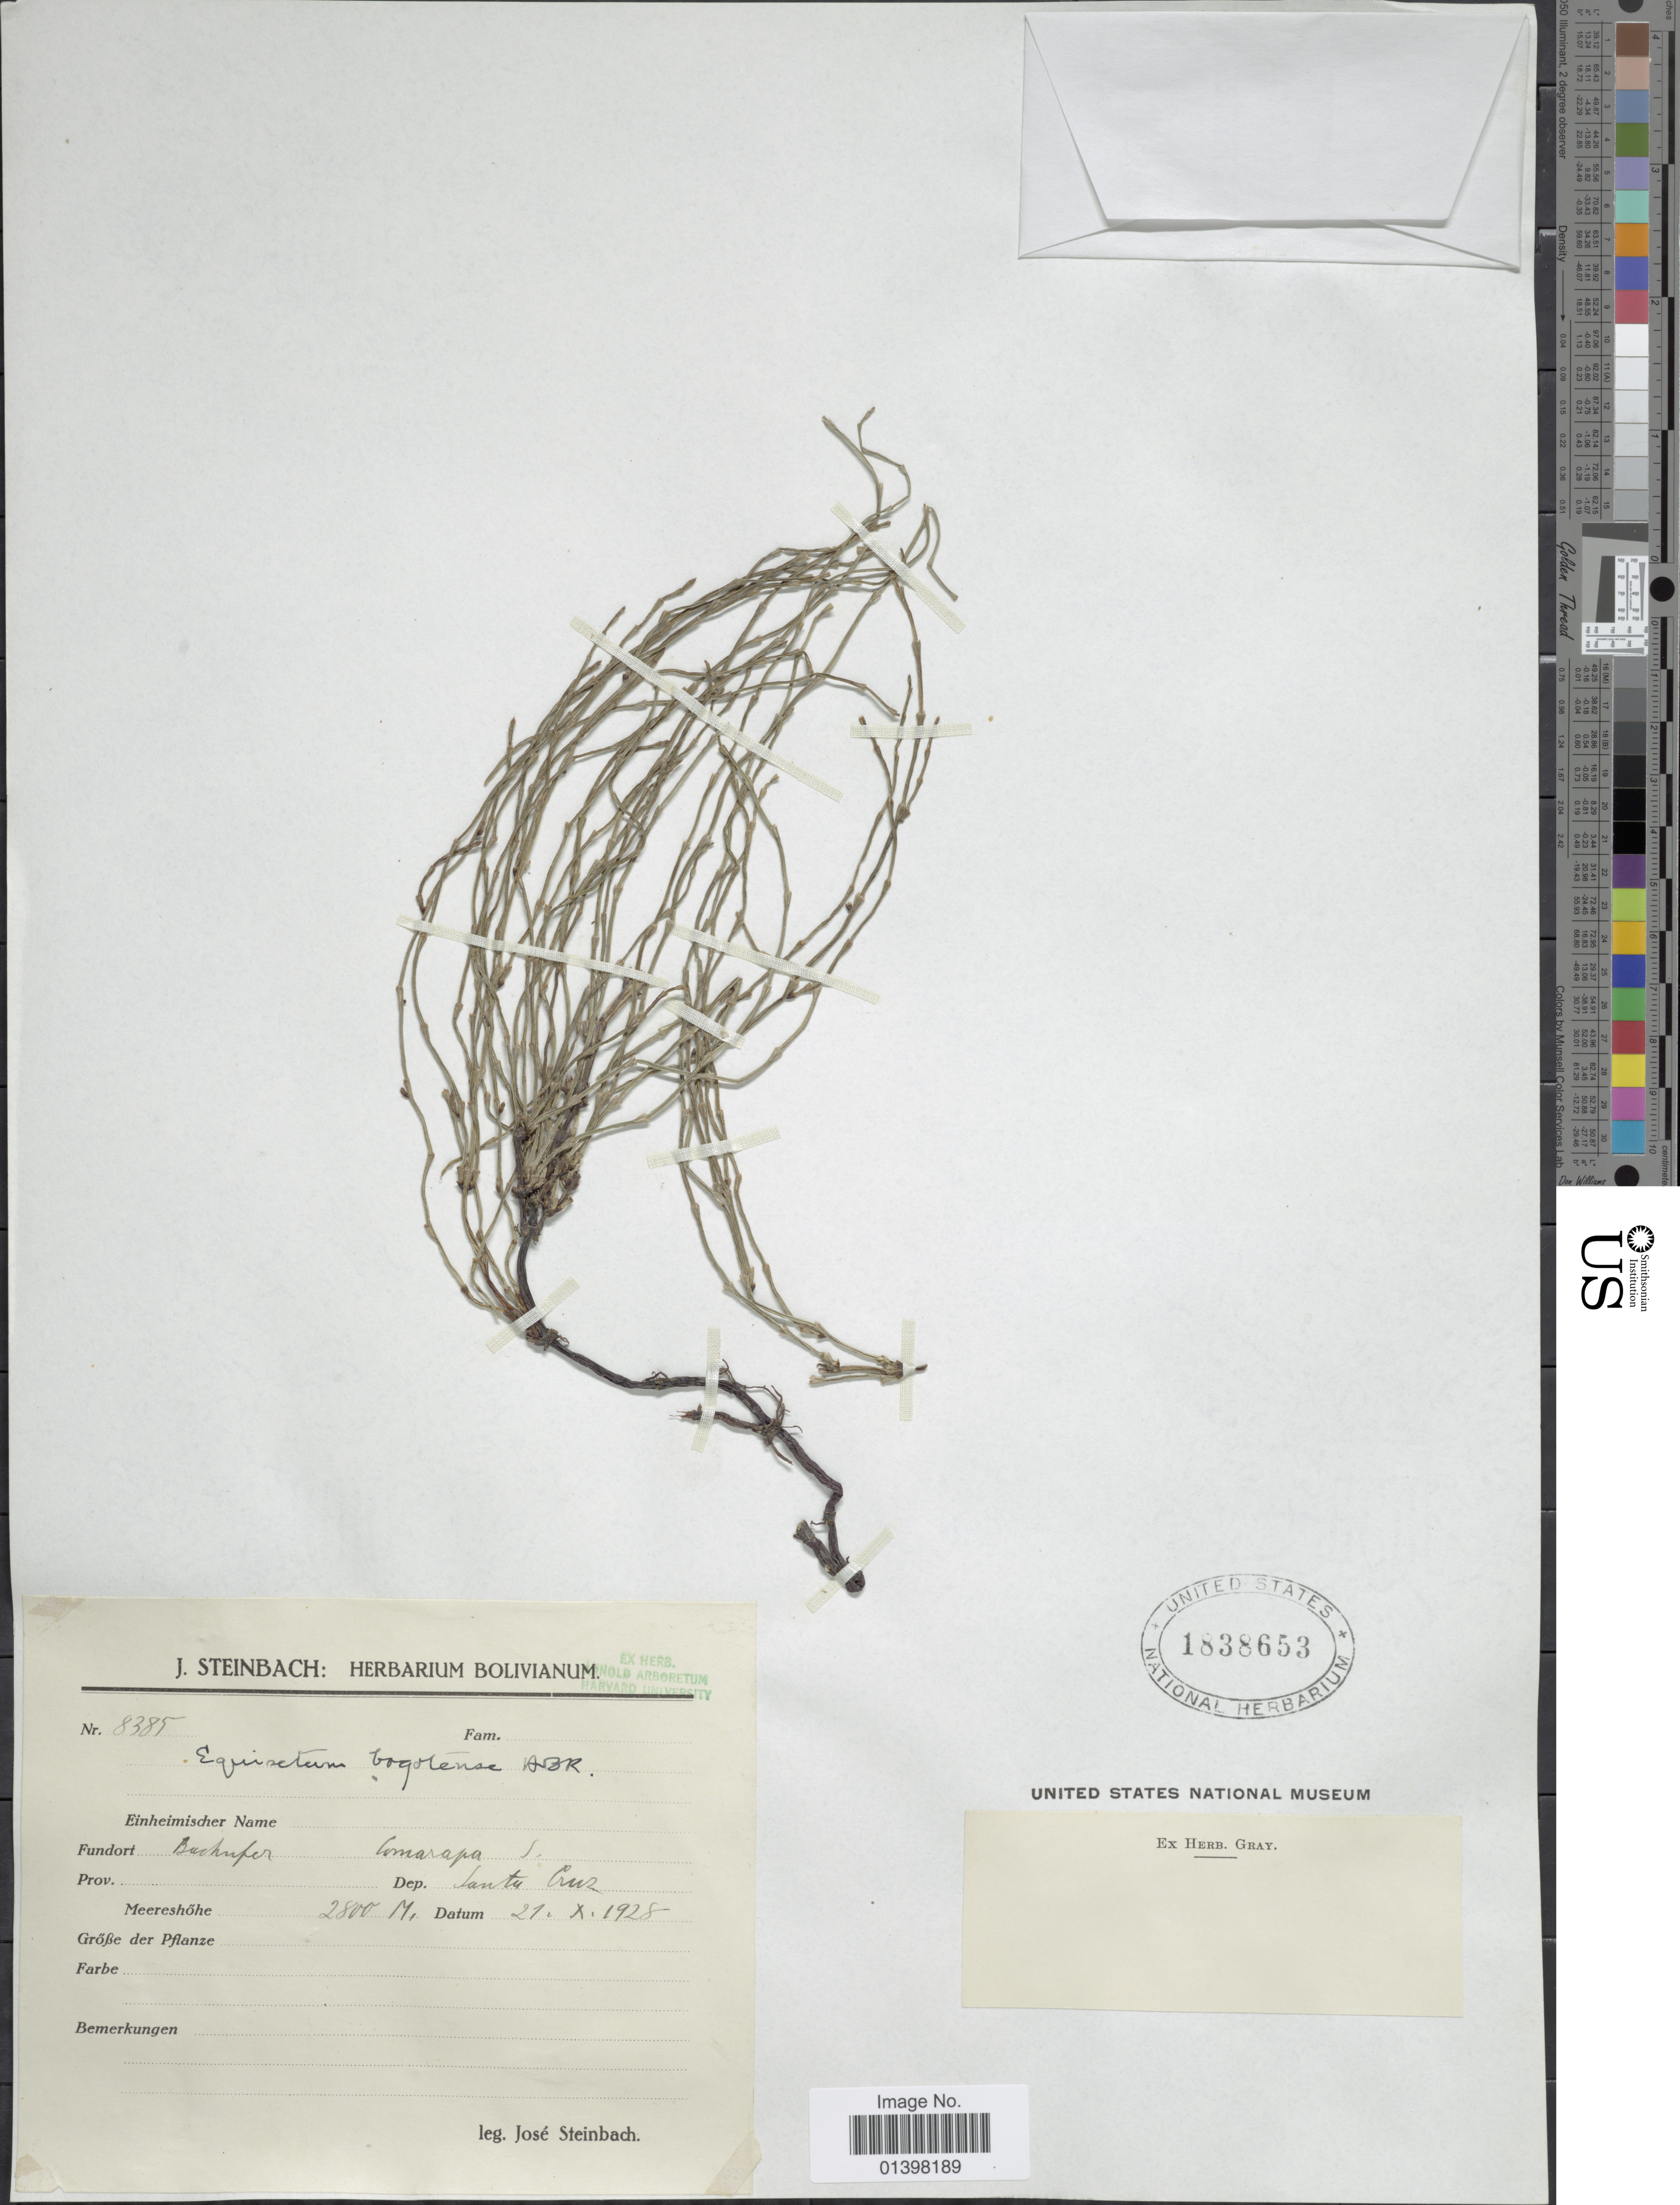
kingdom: Plantae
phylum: Tracheophyta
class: Polypodiopsida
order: Equisetales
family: Equisetaceae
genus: Equisetum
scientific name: Equisetum bogotense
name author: Kunth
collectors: J. Steinbach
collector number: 8385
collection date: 1928-10-21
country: Bolivia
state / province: Santa Cruz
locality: Bergwald Comarapa., Dep Santa Cruz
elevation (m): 2800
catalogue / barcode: US 1838653